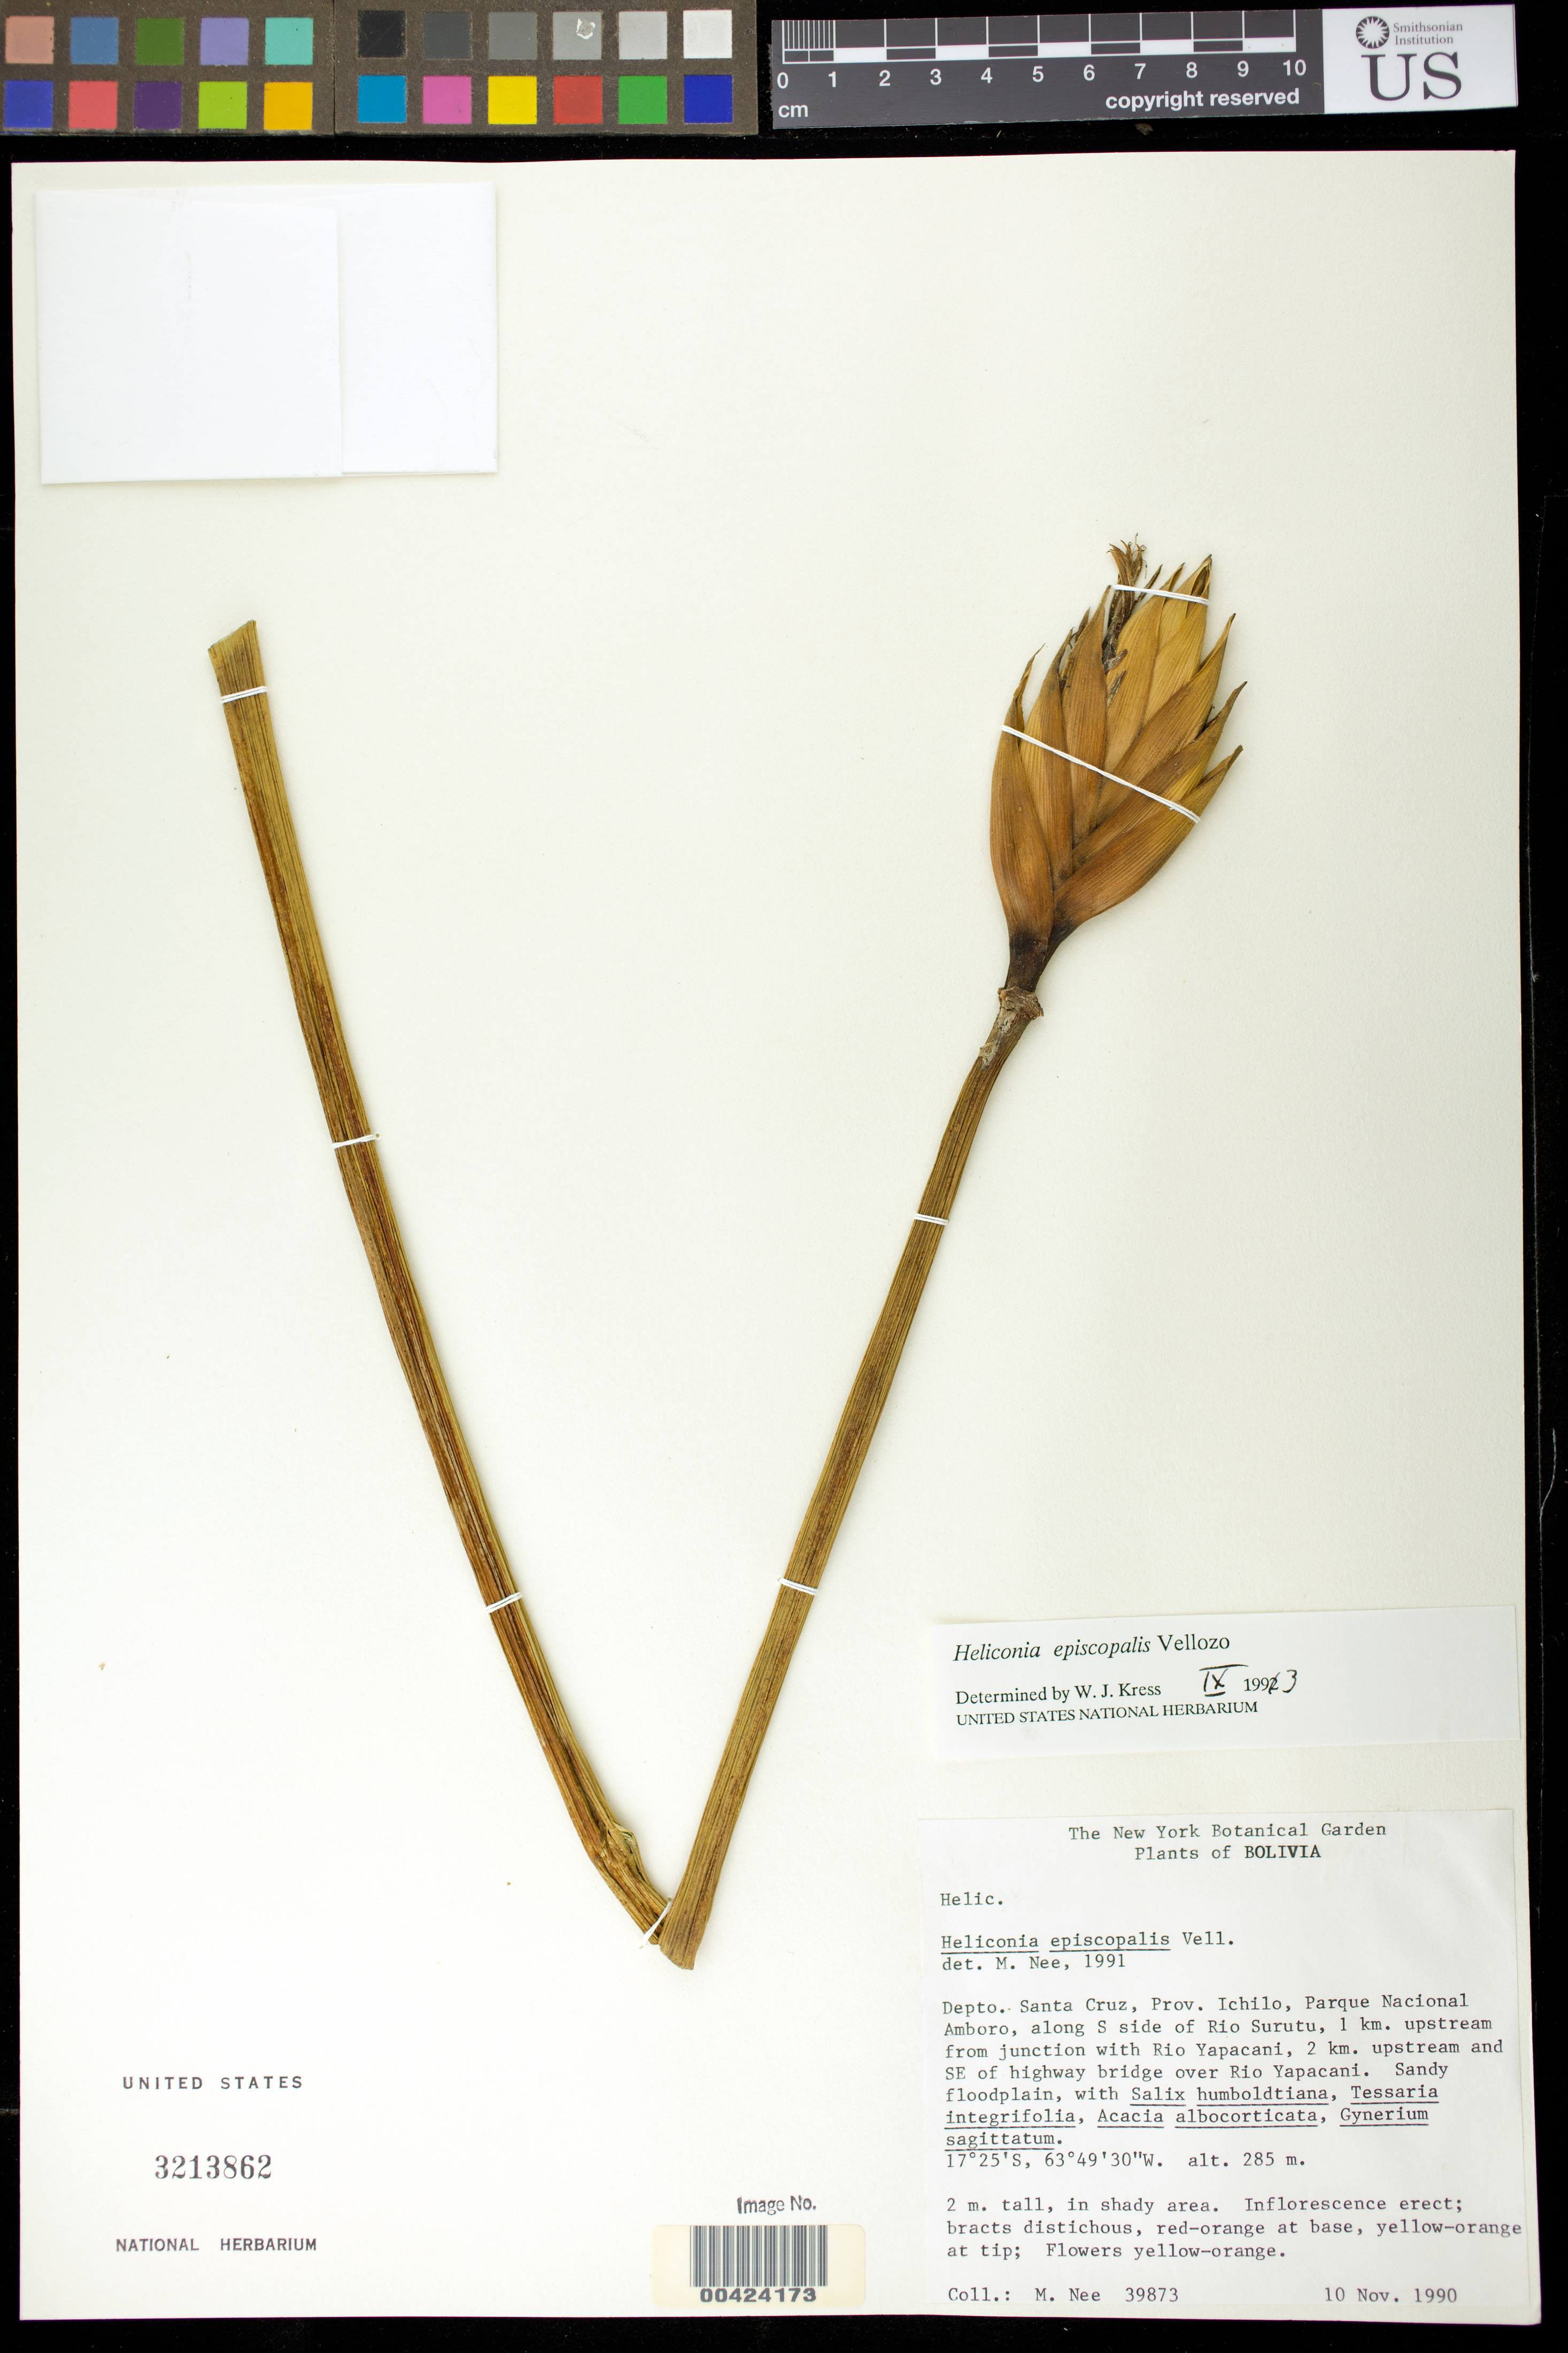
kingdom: Plantae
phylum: Tracheophyta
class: Liliopsida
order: Zingiberales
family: Heliconiaceae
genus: Heliconia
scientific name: Heliconia episcopalis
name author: Vell.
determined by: Kress, W. J., (US), Smithsonian Institution - National Museum of Natural History (UNITED STATES)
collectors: M. Nee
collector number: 39873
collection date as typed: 10 Nov 1990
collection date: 1990-11-10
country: Bolivia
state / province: Santa Cruz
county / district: Ichilo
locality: Parque Nacional Amboro, S side of Rio Surutu, 1 km upstream from junct. with Rio Yapacani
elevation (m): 285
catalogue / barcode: US 3213862